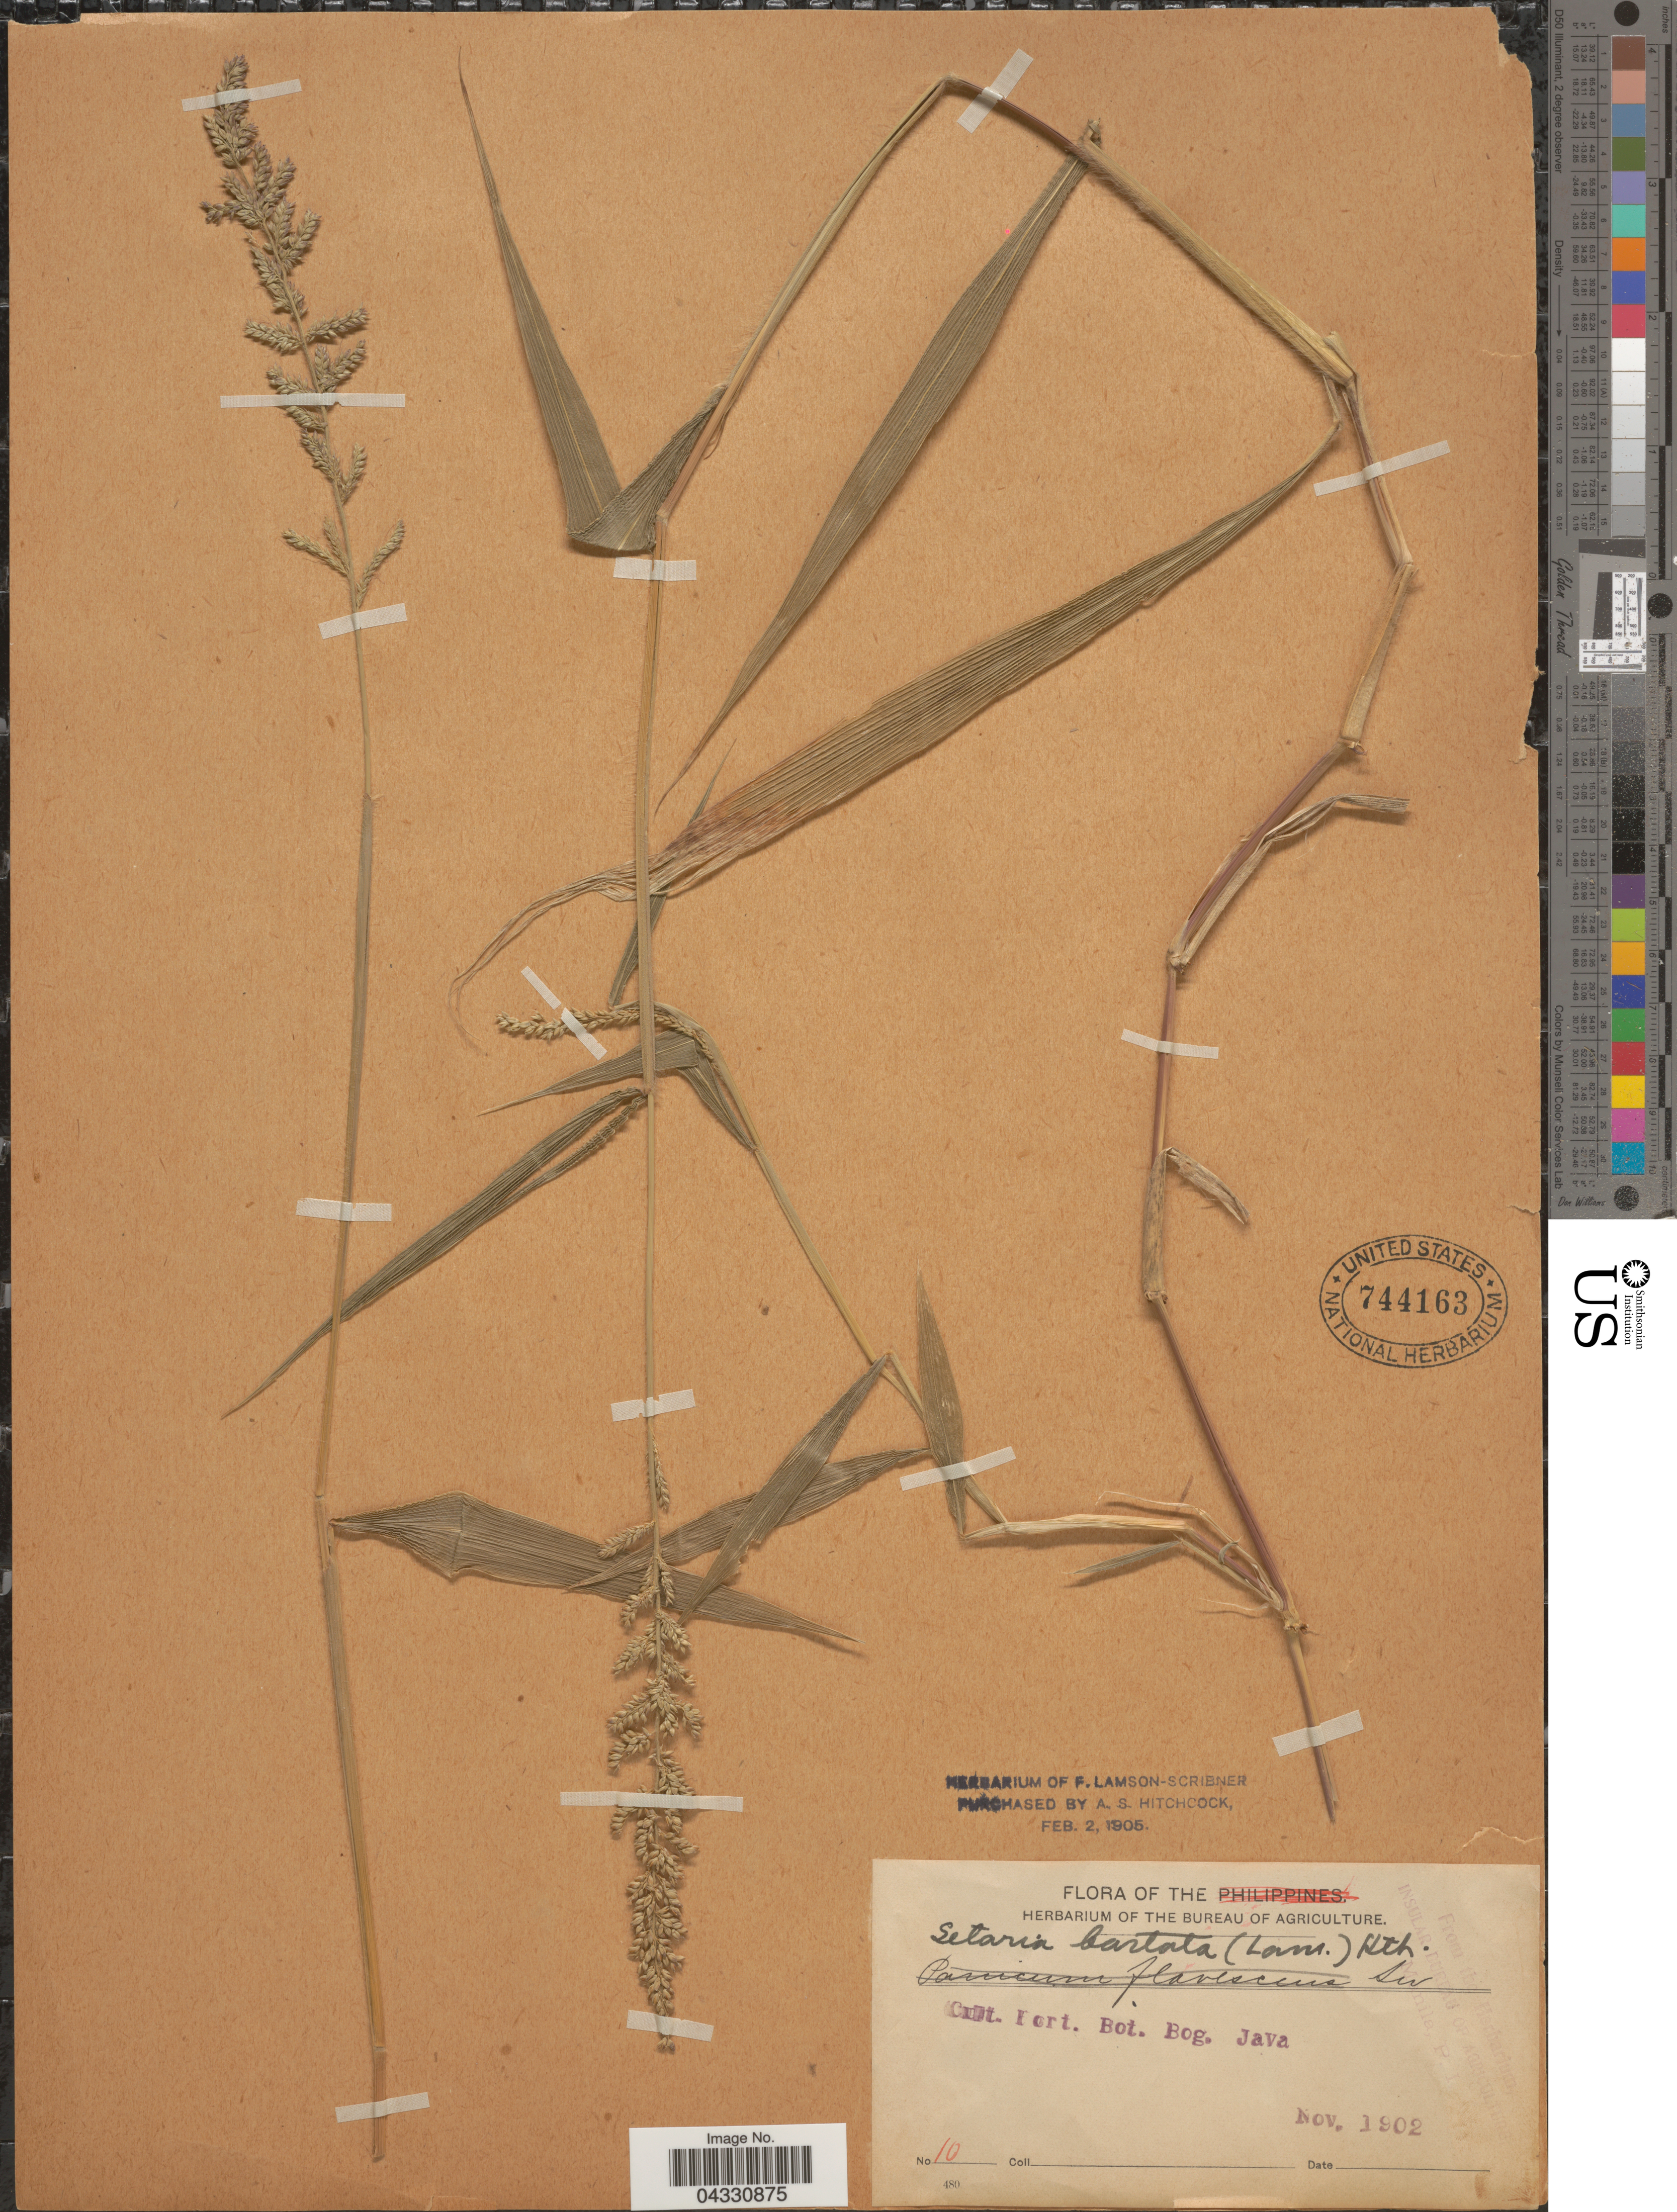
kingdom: Plantae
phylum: Tracheophyta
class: Liliopsida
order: Poales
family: Poaceae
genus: Setaria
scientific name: Setaria barbata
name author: (Lam.) Kunth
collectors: ex herb. F. Lamson Scribner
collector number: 10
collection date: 1902-11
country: Indonesia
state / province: Java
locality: Hort. Bot. Bog. Java.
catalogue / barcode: US 744163